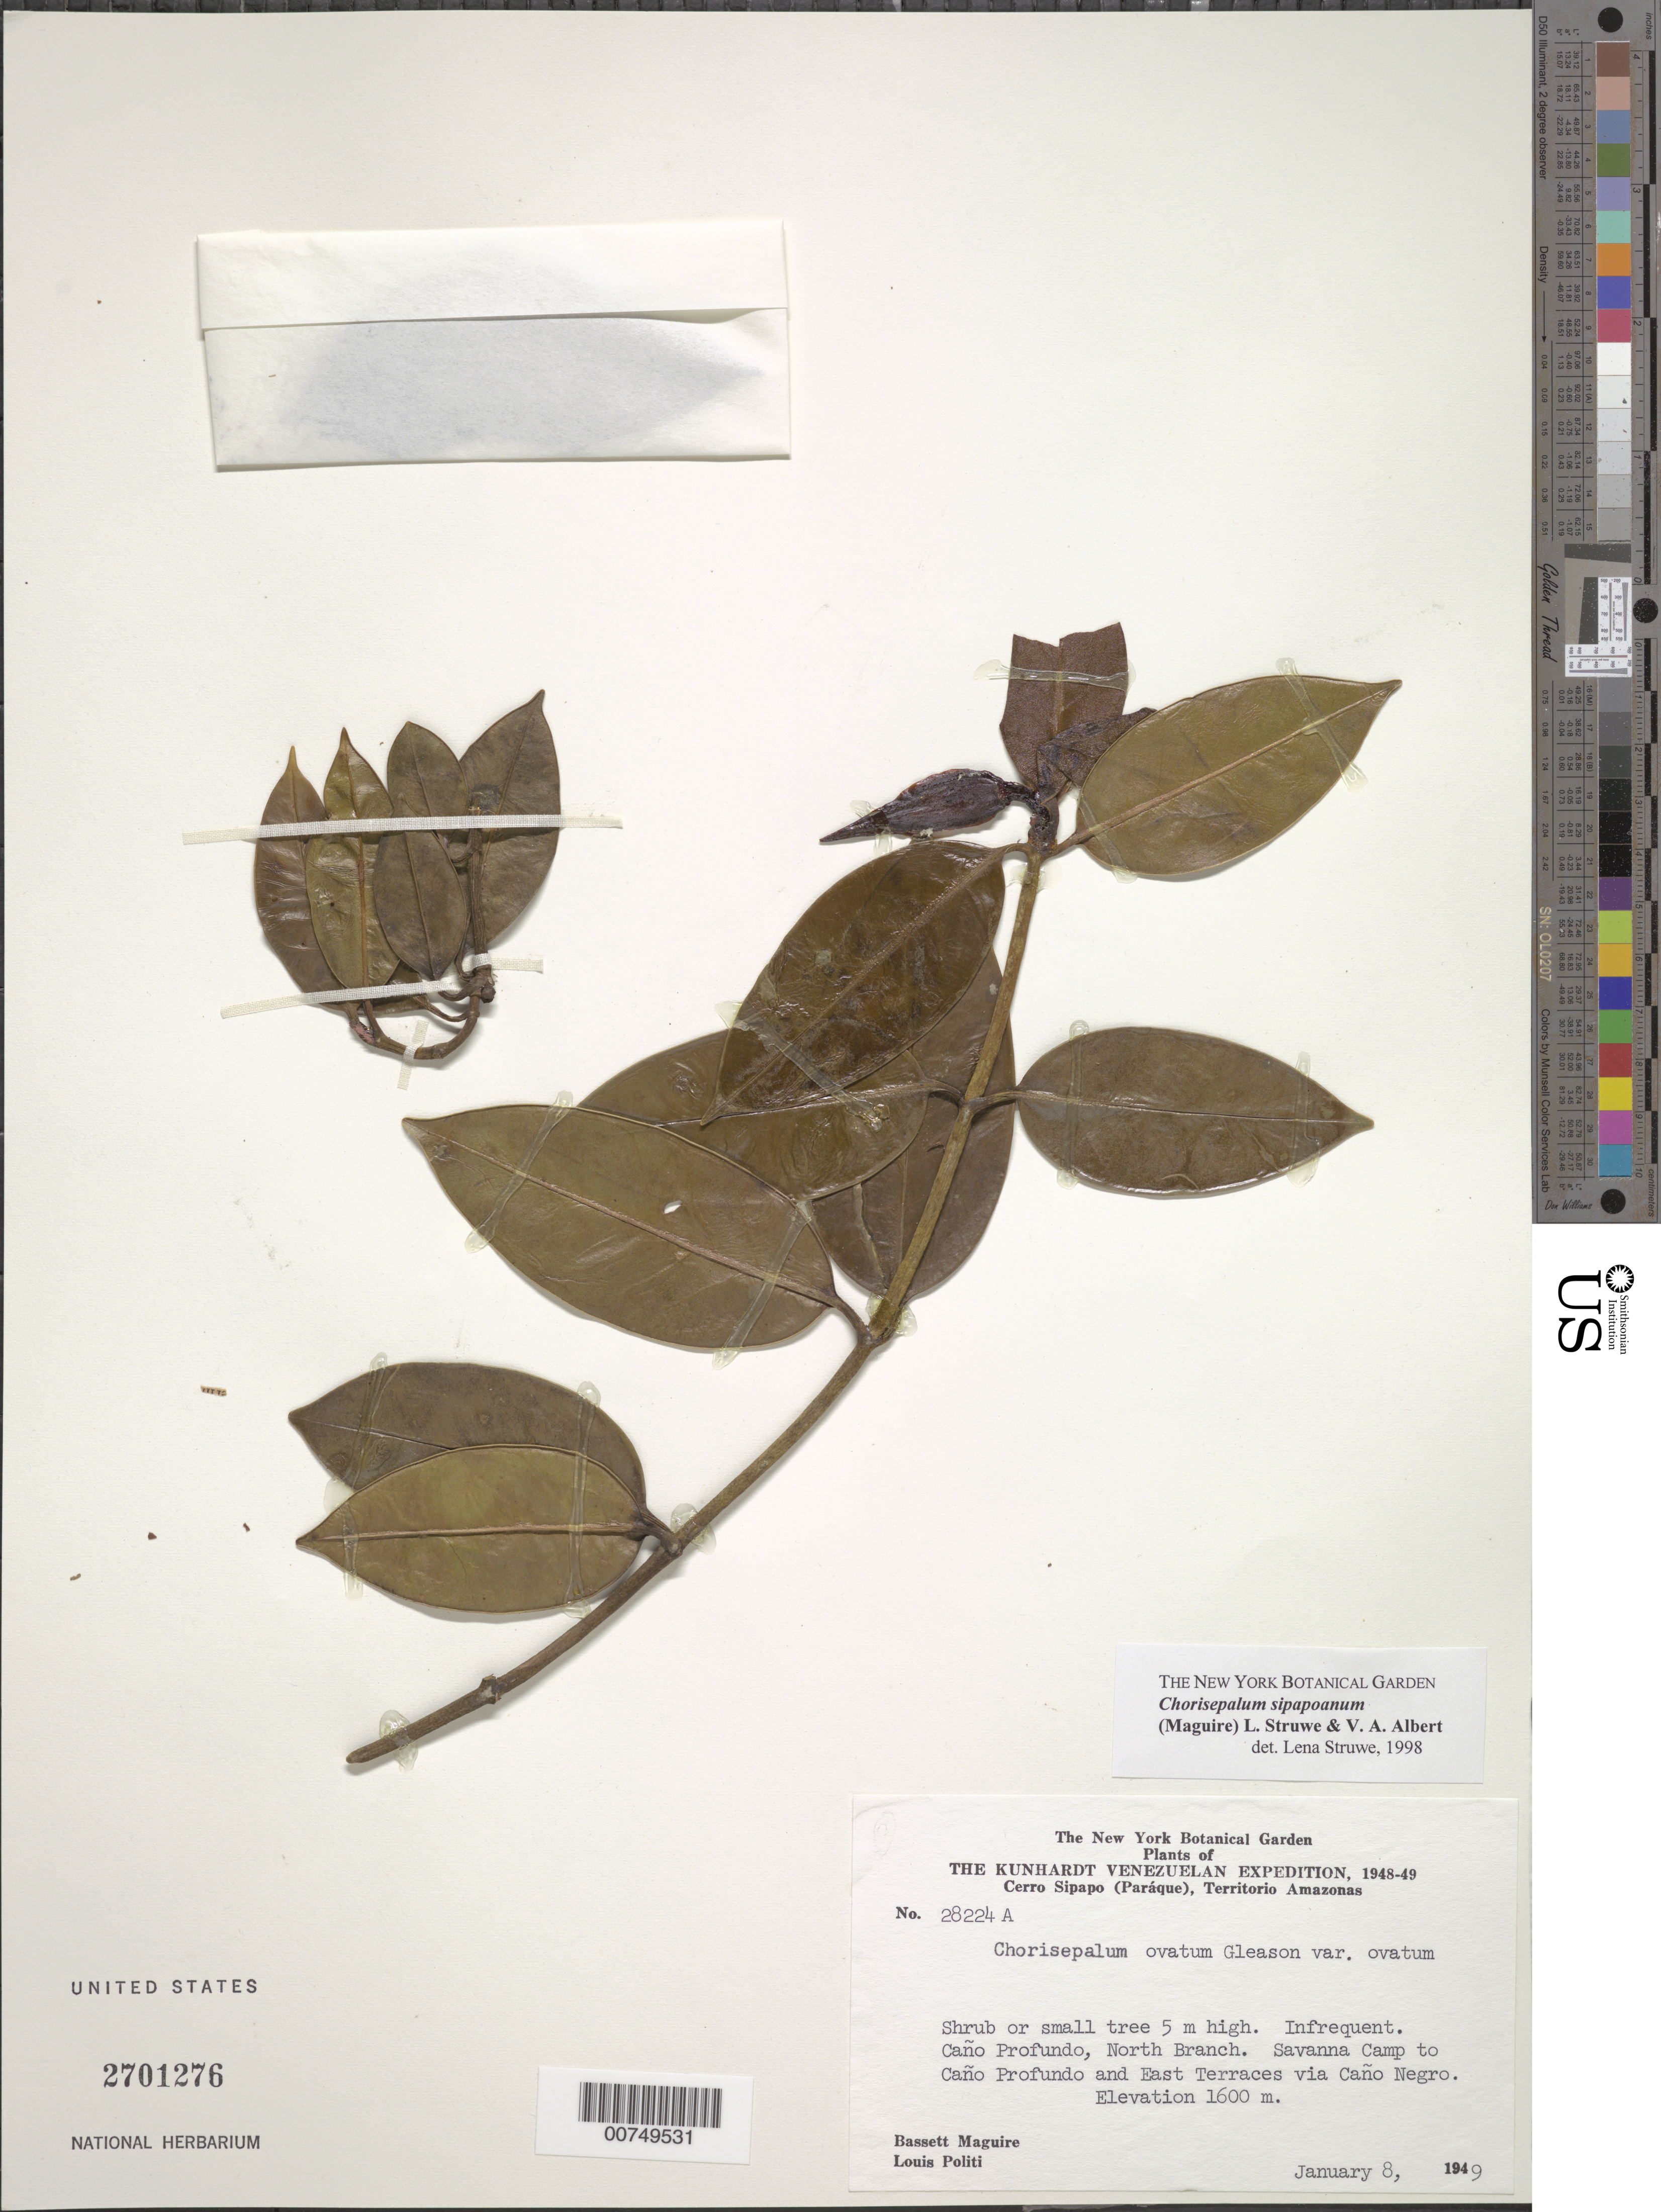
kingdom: Plantae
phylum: Tracheophyta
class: Magnoliopsida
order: Gentianales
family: Gentianaceae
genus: Chorisepalum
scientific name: Chorisepalum sipapoanum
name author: (Maguire) Struwe & V.A. Albert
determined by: Struwe, L.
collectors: B. Maguire & L. Politi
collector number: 28224 A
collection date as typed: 8-Jan-49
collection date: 1949-01-08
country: Venezuela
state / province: Amazonas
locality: Cerro Sipapo (Paráque), Caño Profundo, north branch. Savanna Camp to Caño Profundo and East Terraces via Caño Negro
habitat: Savanna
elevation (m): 1600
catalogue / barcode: US 2701276